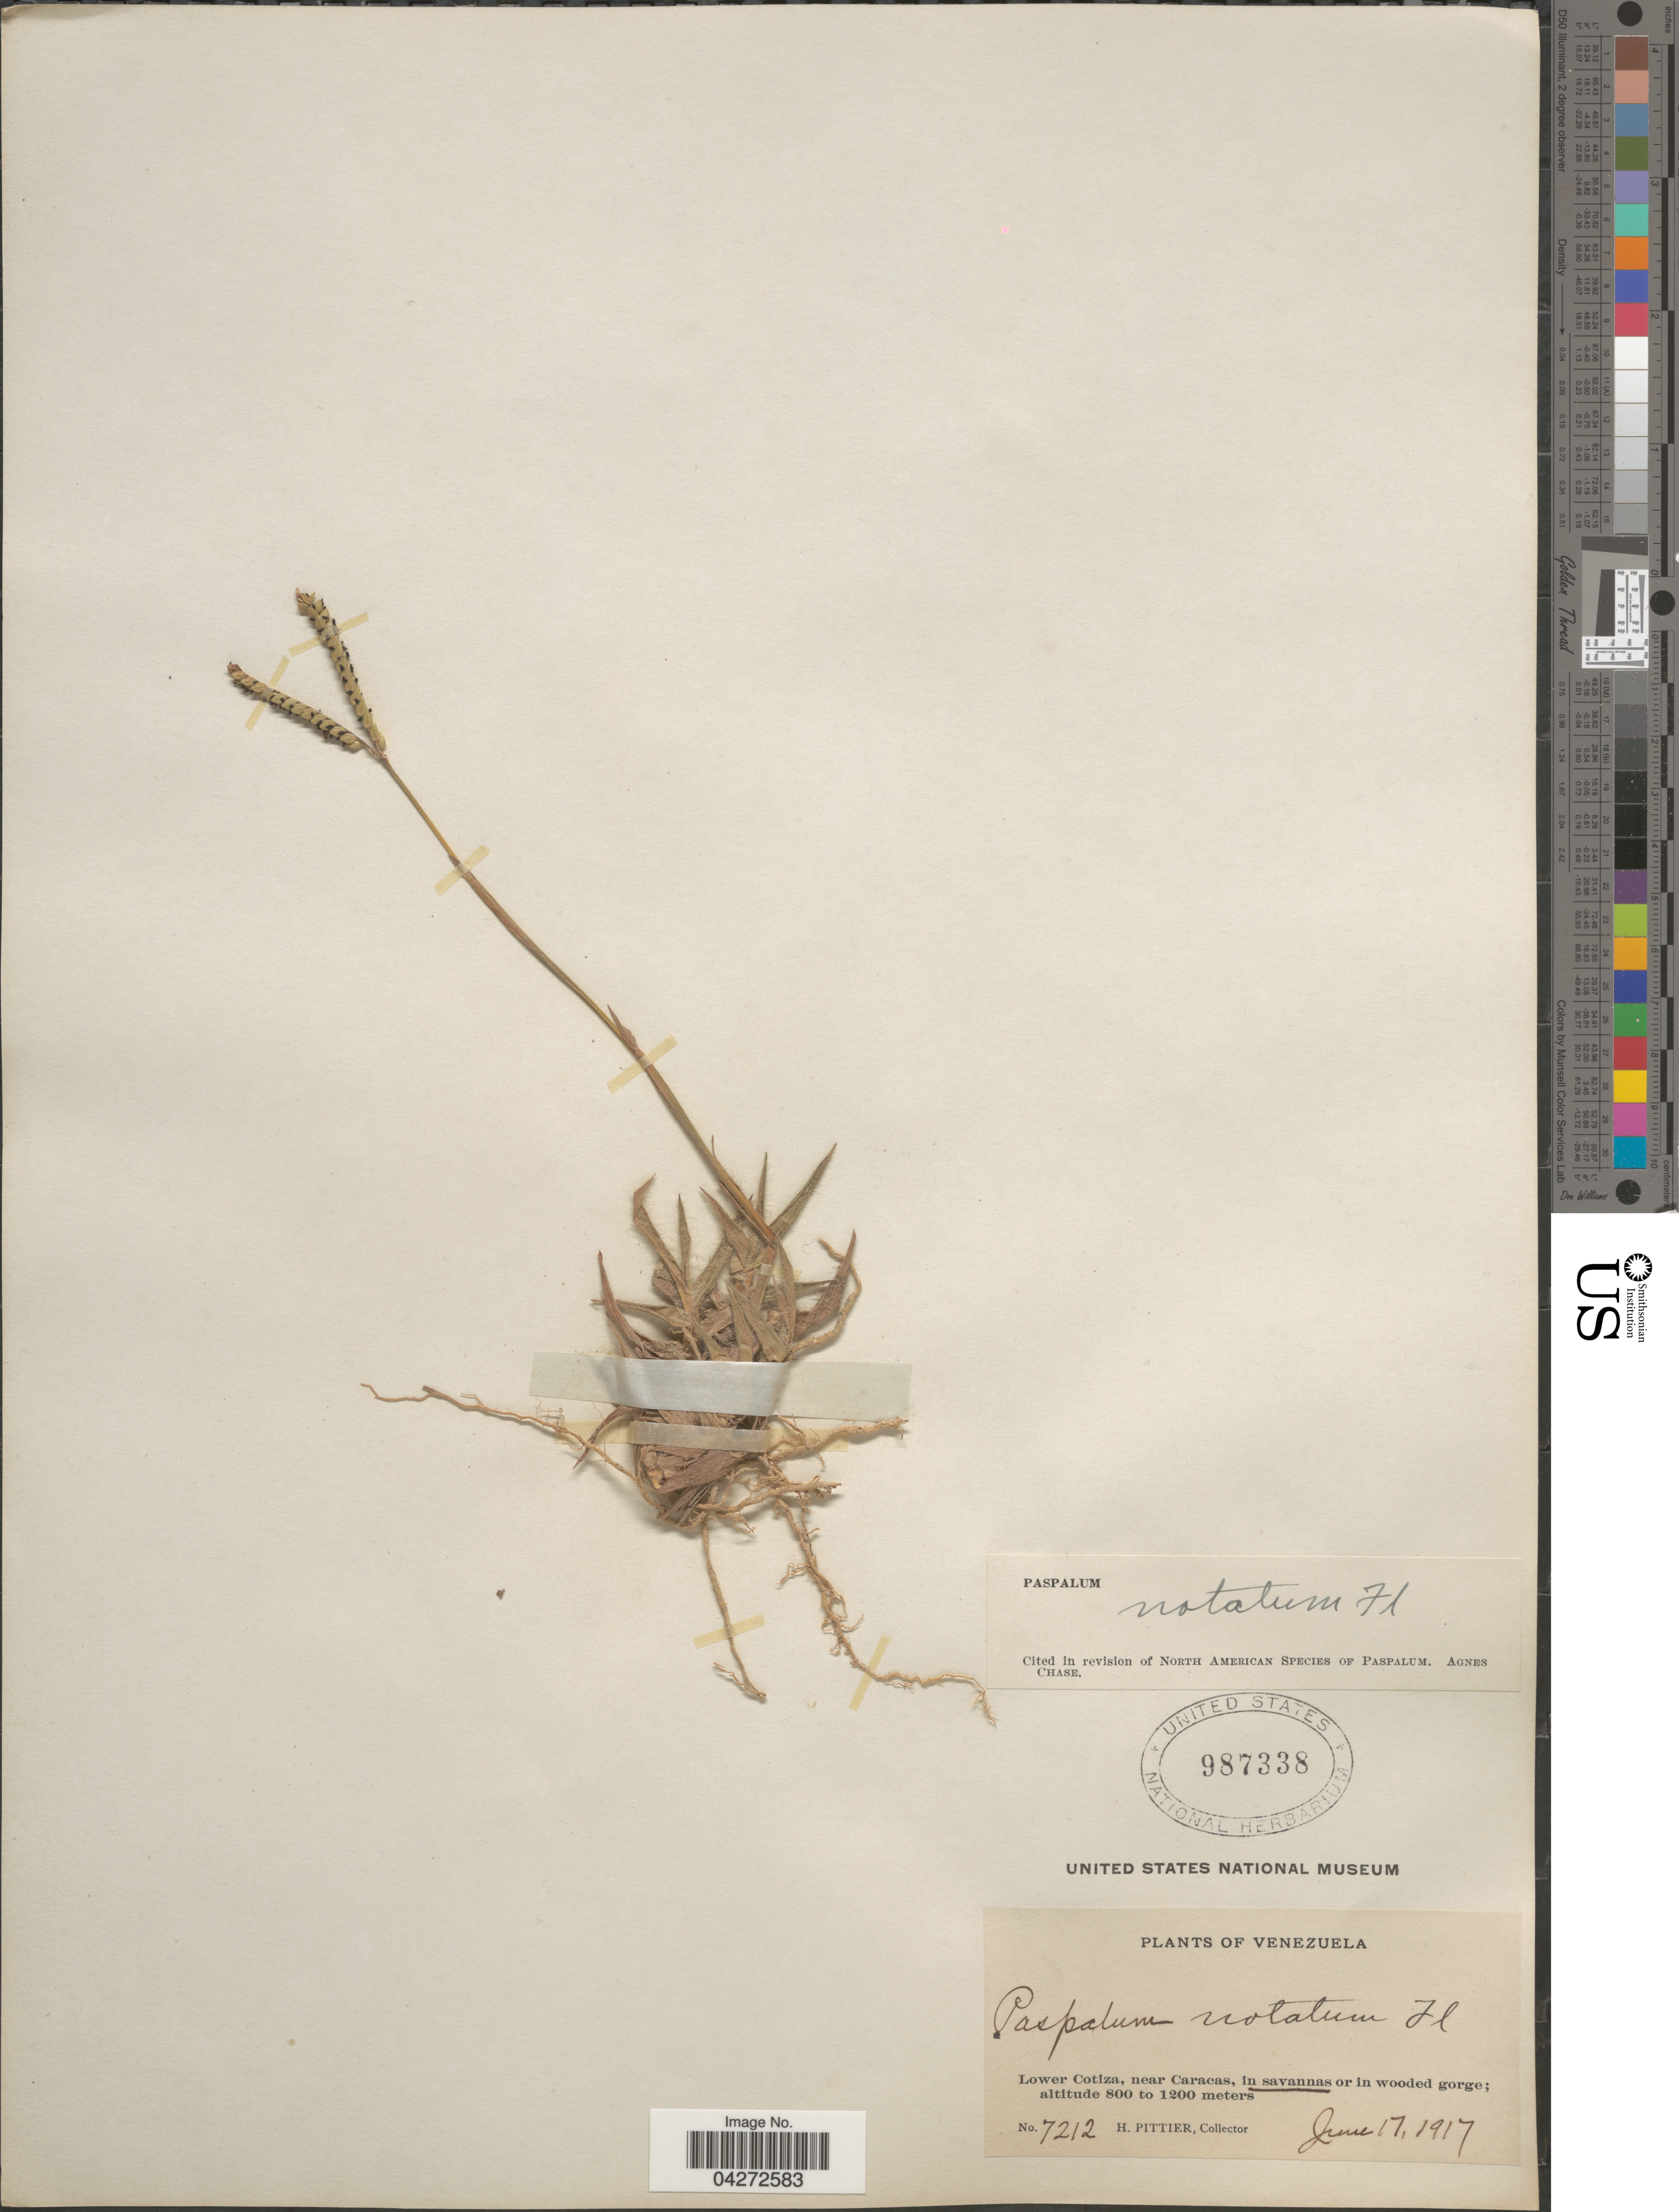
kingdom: Plantae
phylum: Tracheophyta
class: Liliopsida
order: Poales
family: Poaceae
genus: Paspalum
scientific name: Paspalum notatum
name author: Flüggé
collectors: H. F. Pittier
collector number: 7212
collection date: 1917-06-17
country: Venezuela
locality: Lower Cotiza, near Caracas, in savannas or in wooded gorge.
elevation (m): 800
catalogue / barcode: US 987338